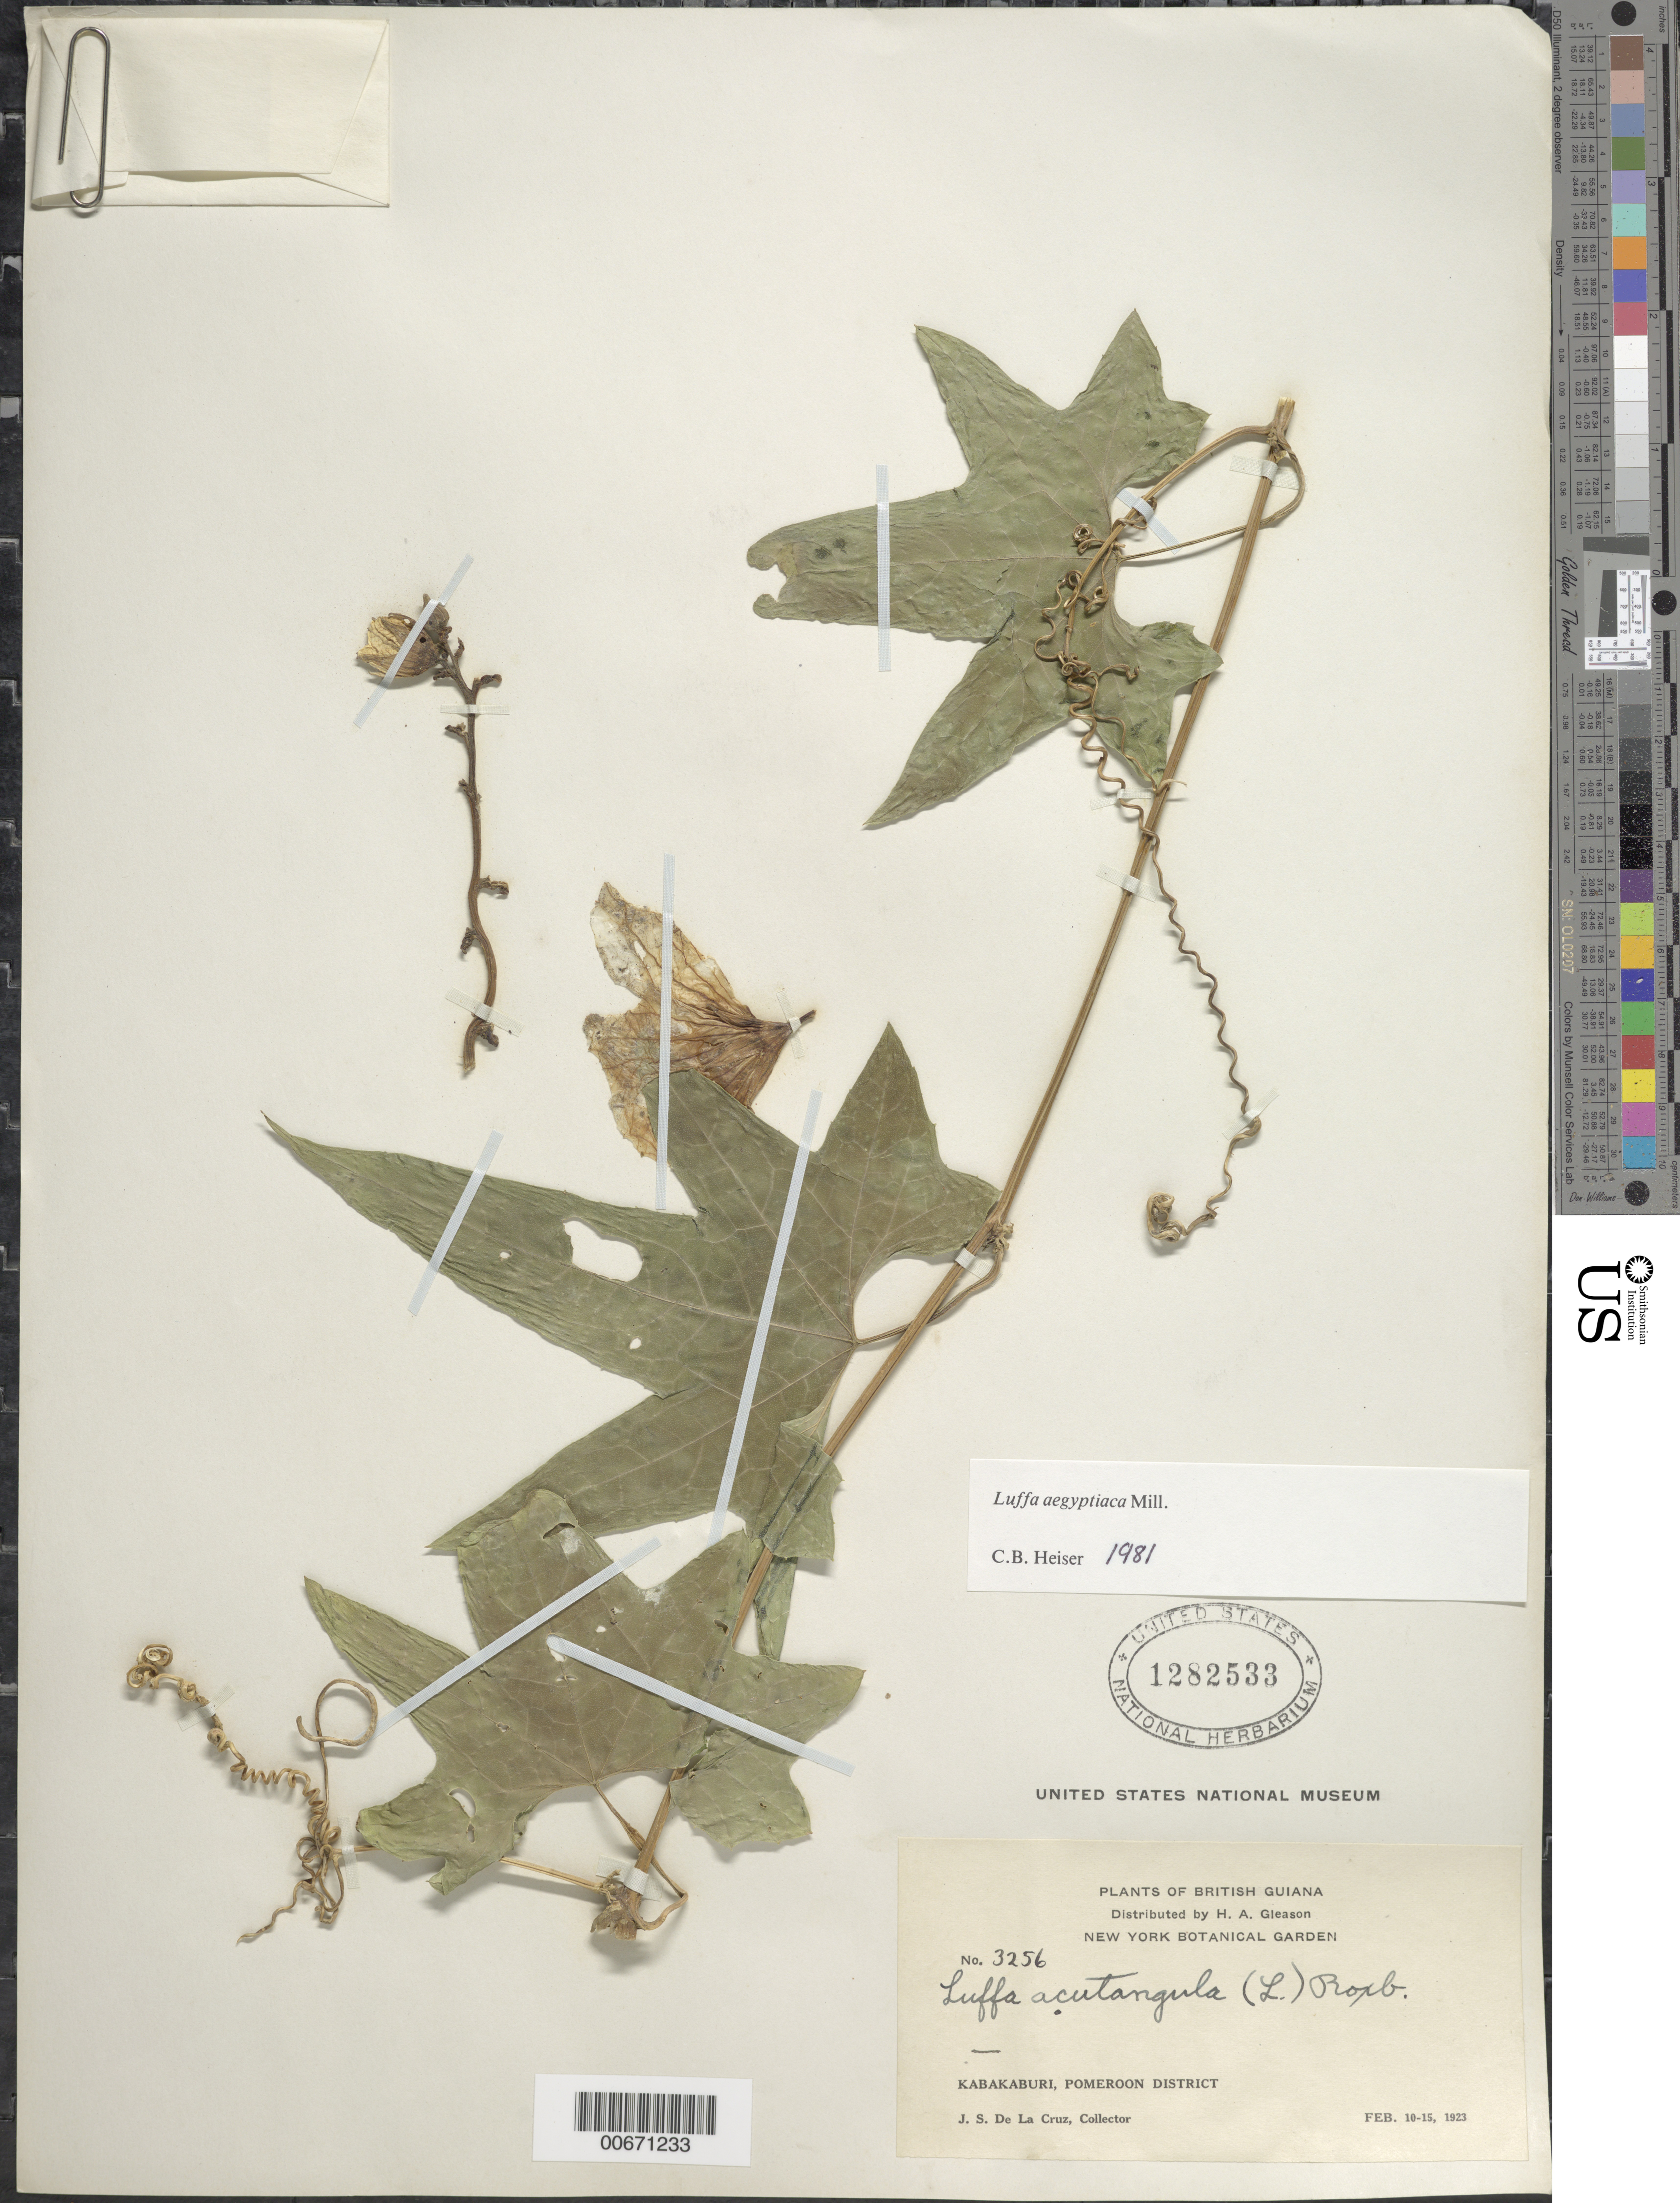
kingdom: Plantae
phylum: Tracheophyta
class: Magnoliopsida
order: Cucurbitales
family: Cucurbitaceae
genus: Luffa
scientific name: Luffa aegyptiaca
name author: Mill.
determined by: Heiser, C. B.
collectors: J. S. de la Cruz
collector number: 3256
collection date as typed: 10-Feb-23 to 15-Feb-23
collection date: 1923-02-10/1923-02-15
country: Guyana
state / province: Pomeroon-Supenaam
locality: Kabakaburi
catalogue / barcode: US 1282533